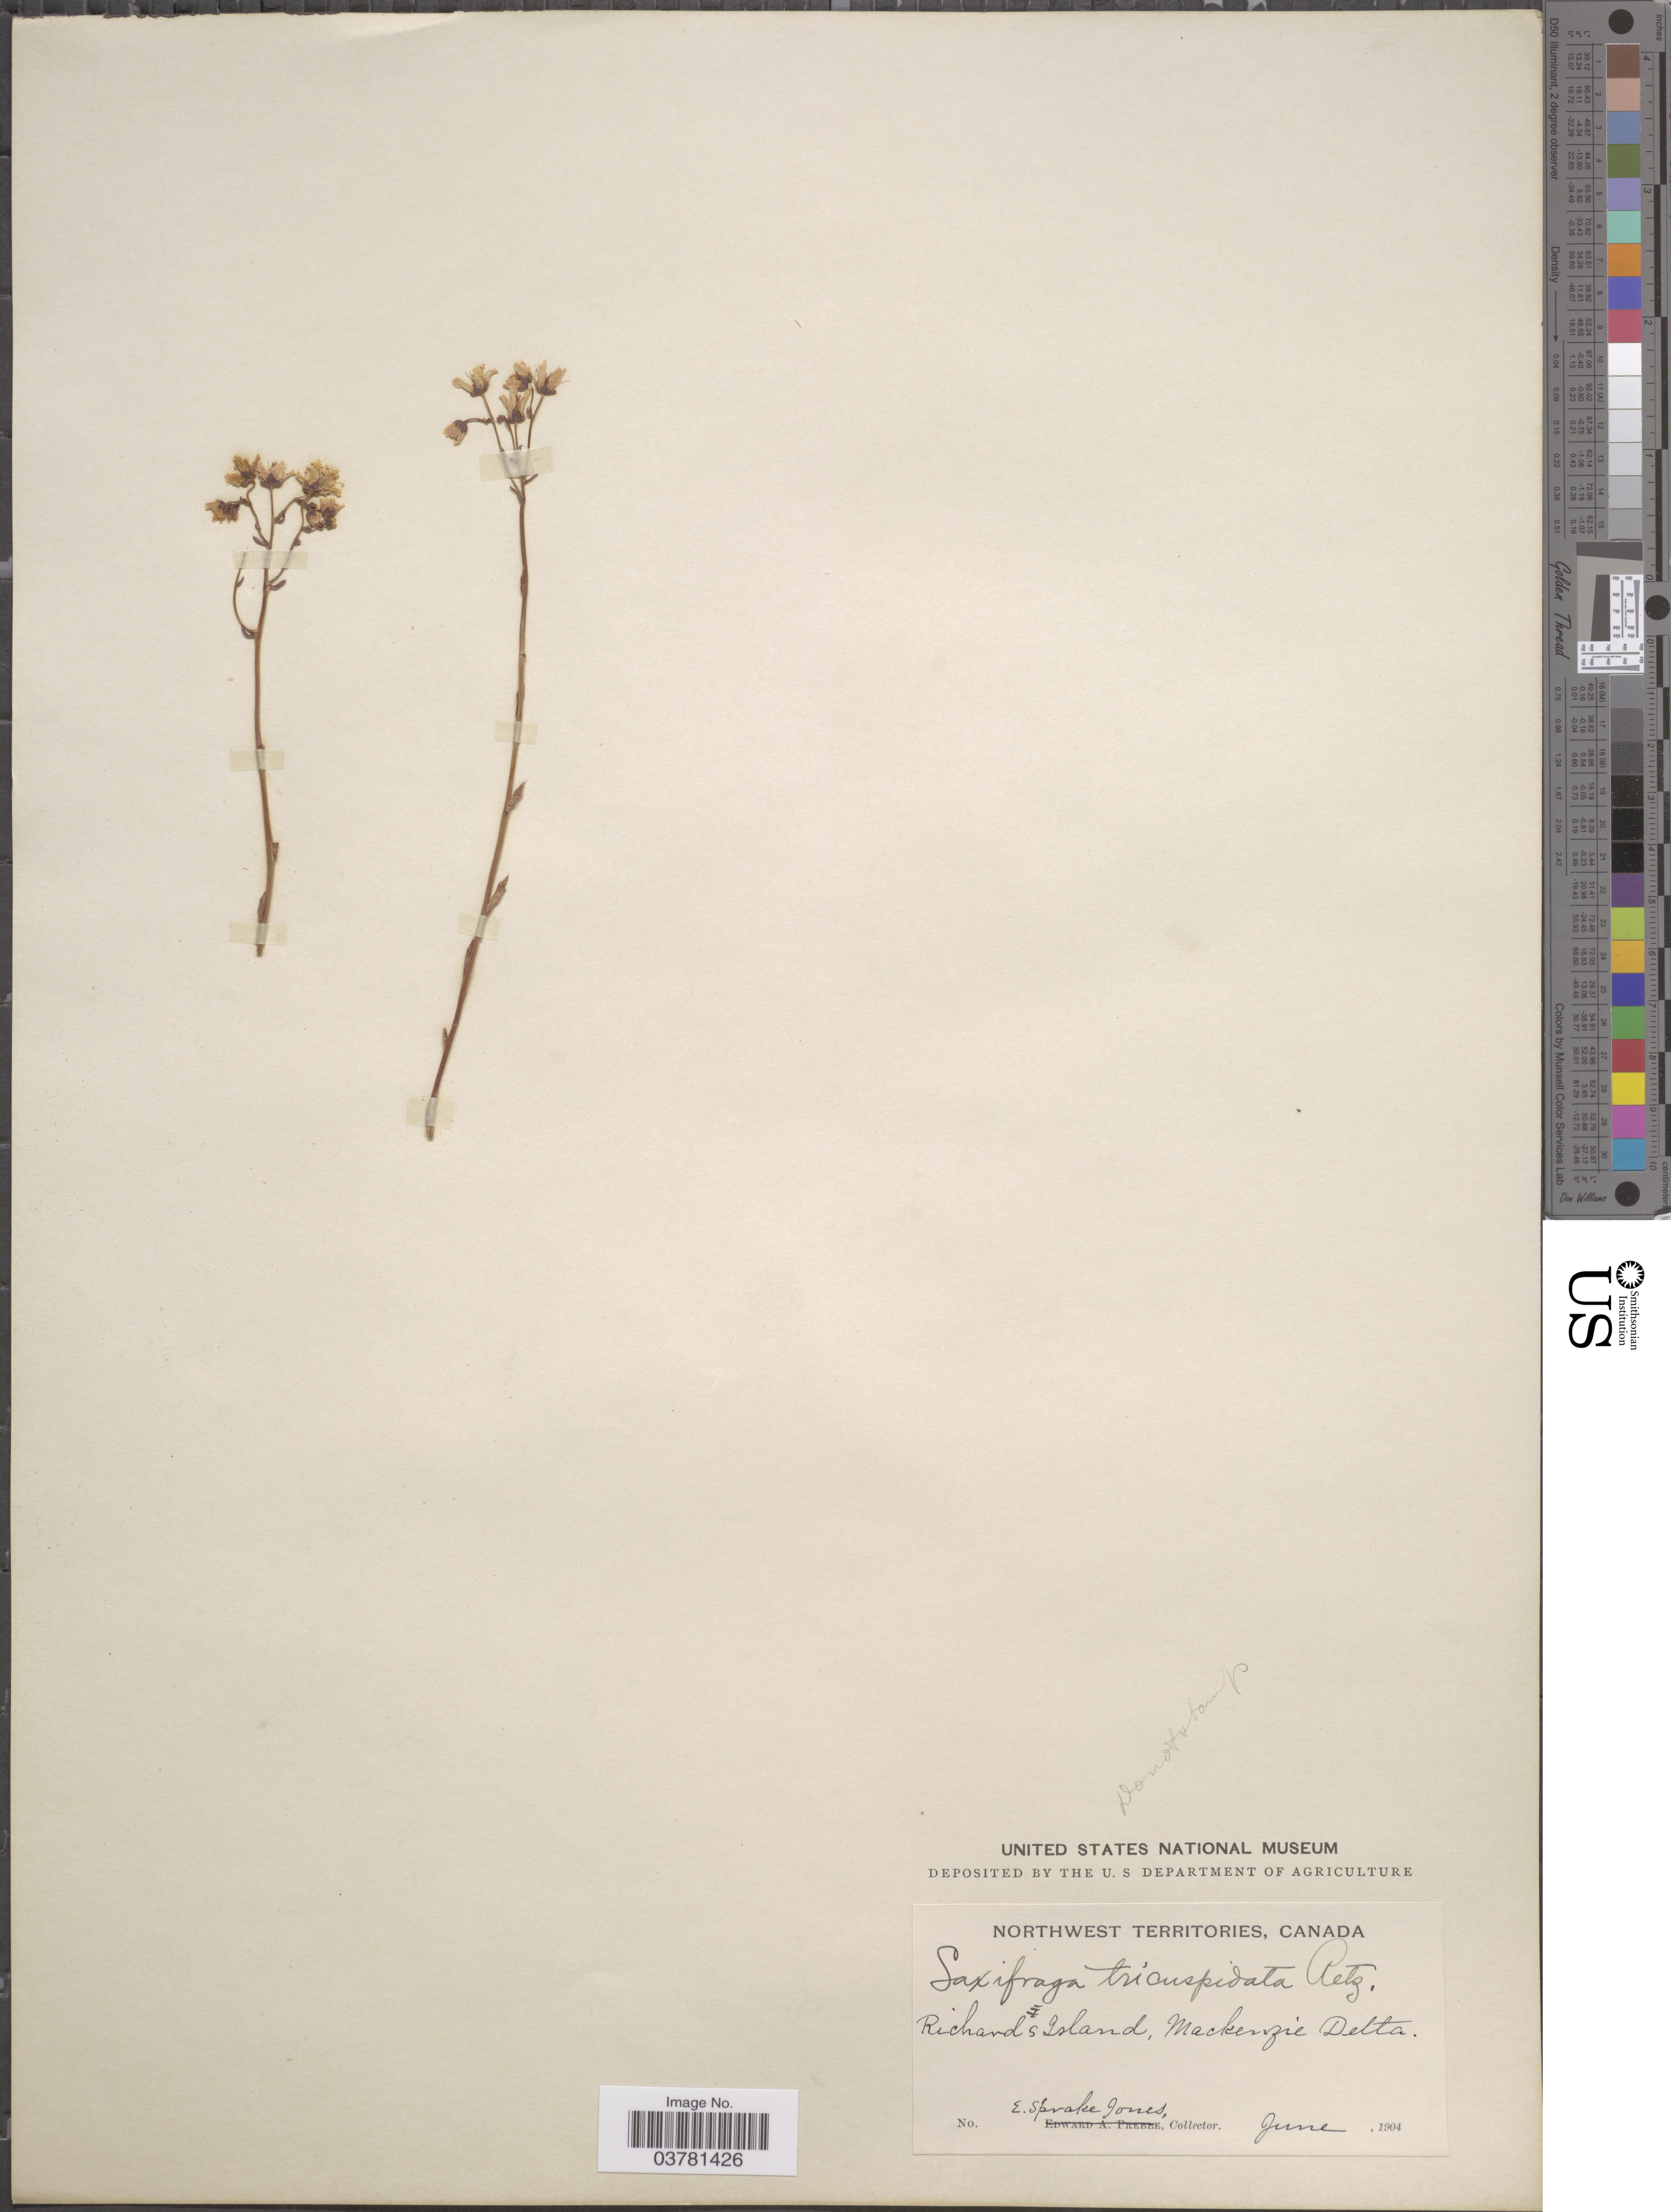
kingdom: Plantae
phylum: Tracheophyta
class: Magnoliopsida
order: Saxifragales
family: Saxifragaceae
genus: Saxifraga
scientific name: Saxifraga tricuspidata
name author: Rottb.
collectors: E. Jones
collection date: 1904-06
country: Canada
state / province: Northwest Territories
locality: Richards Island, Mackenzie Delta.